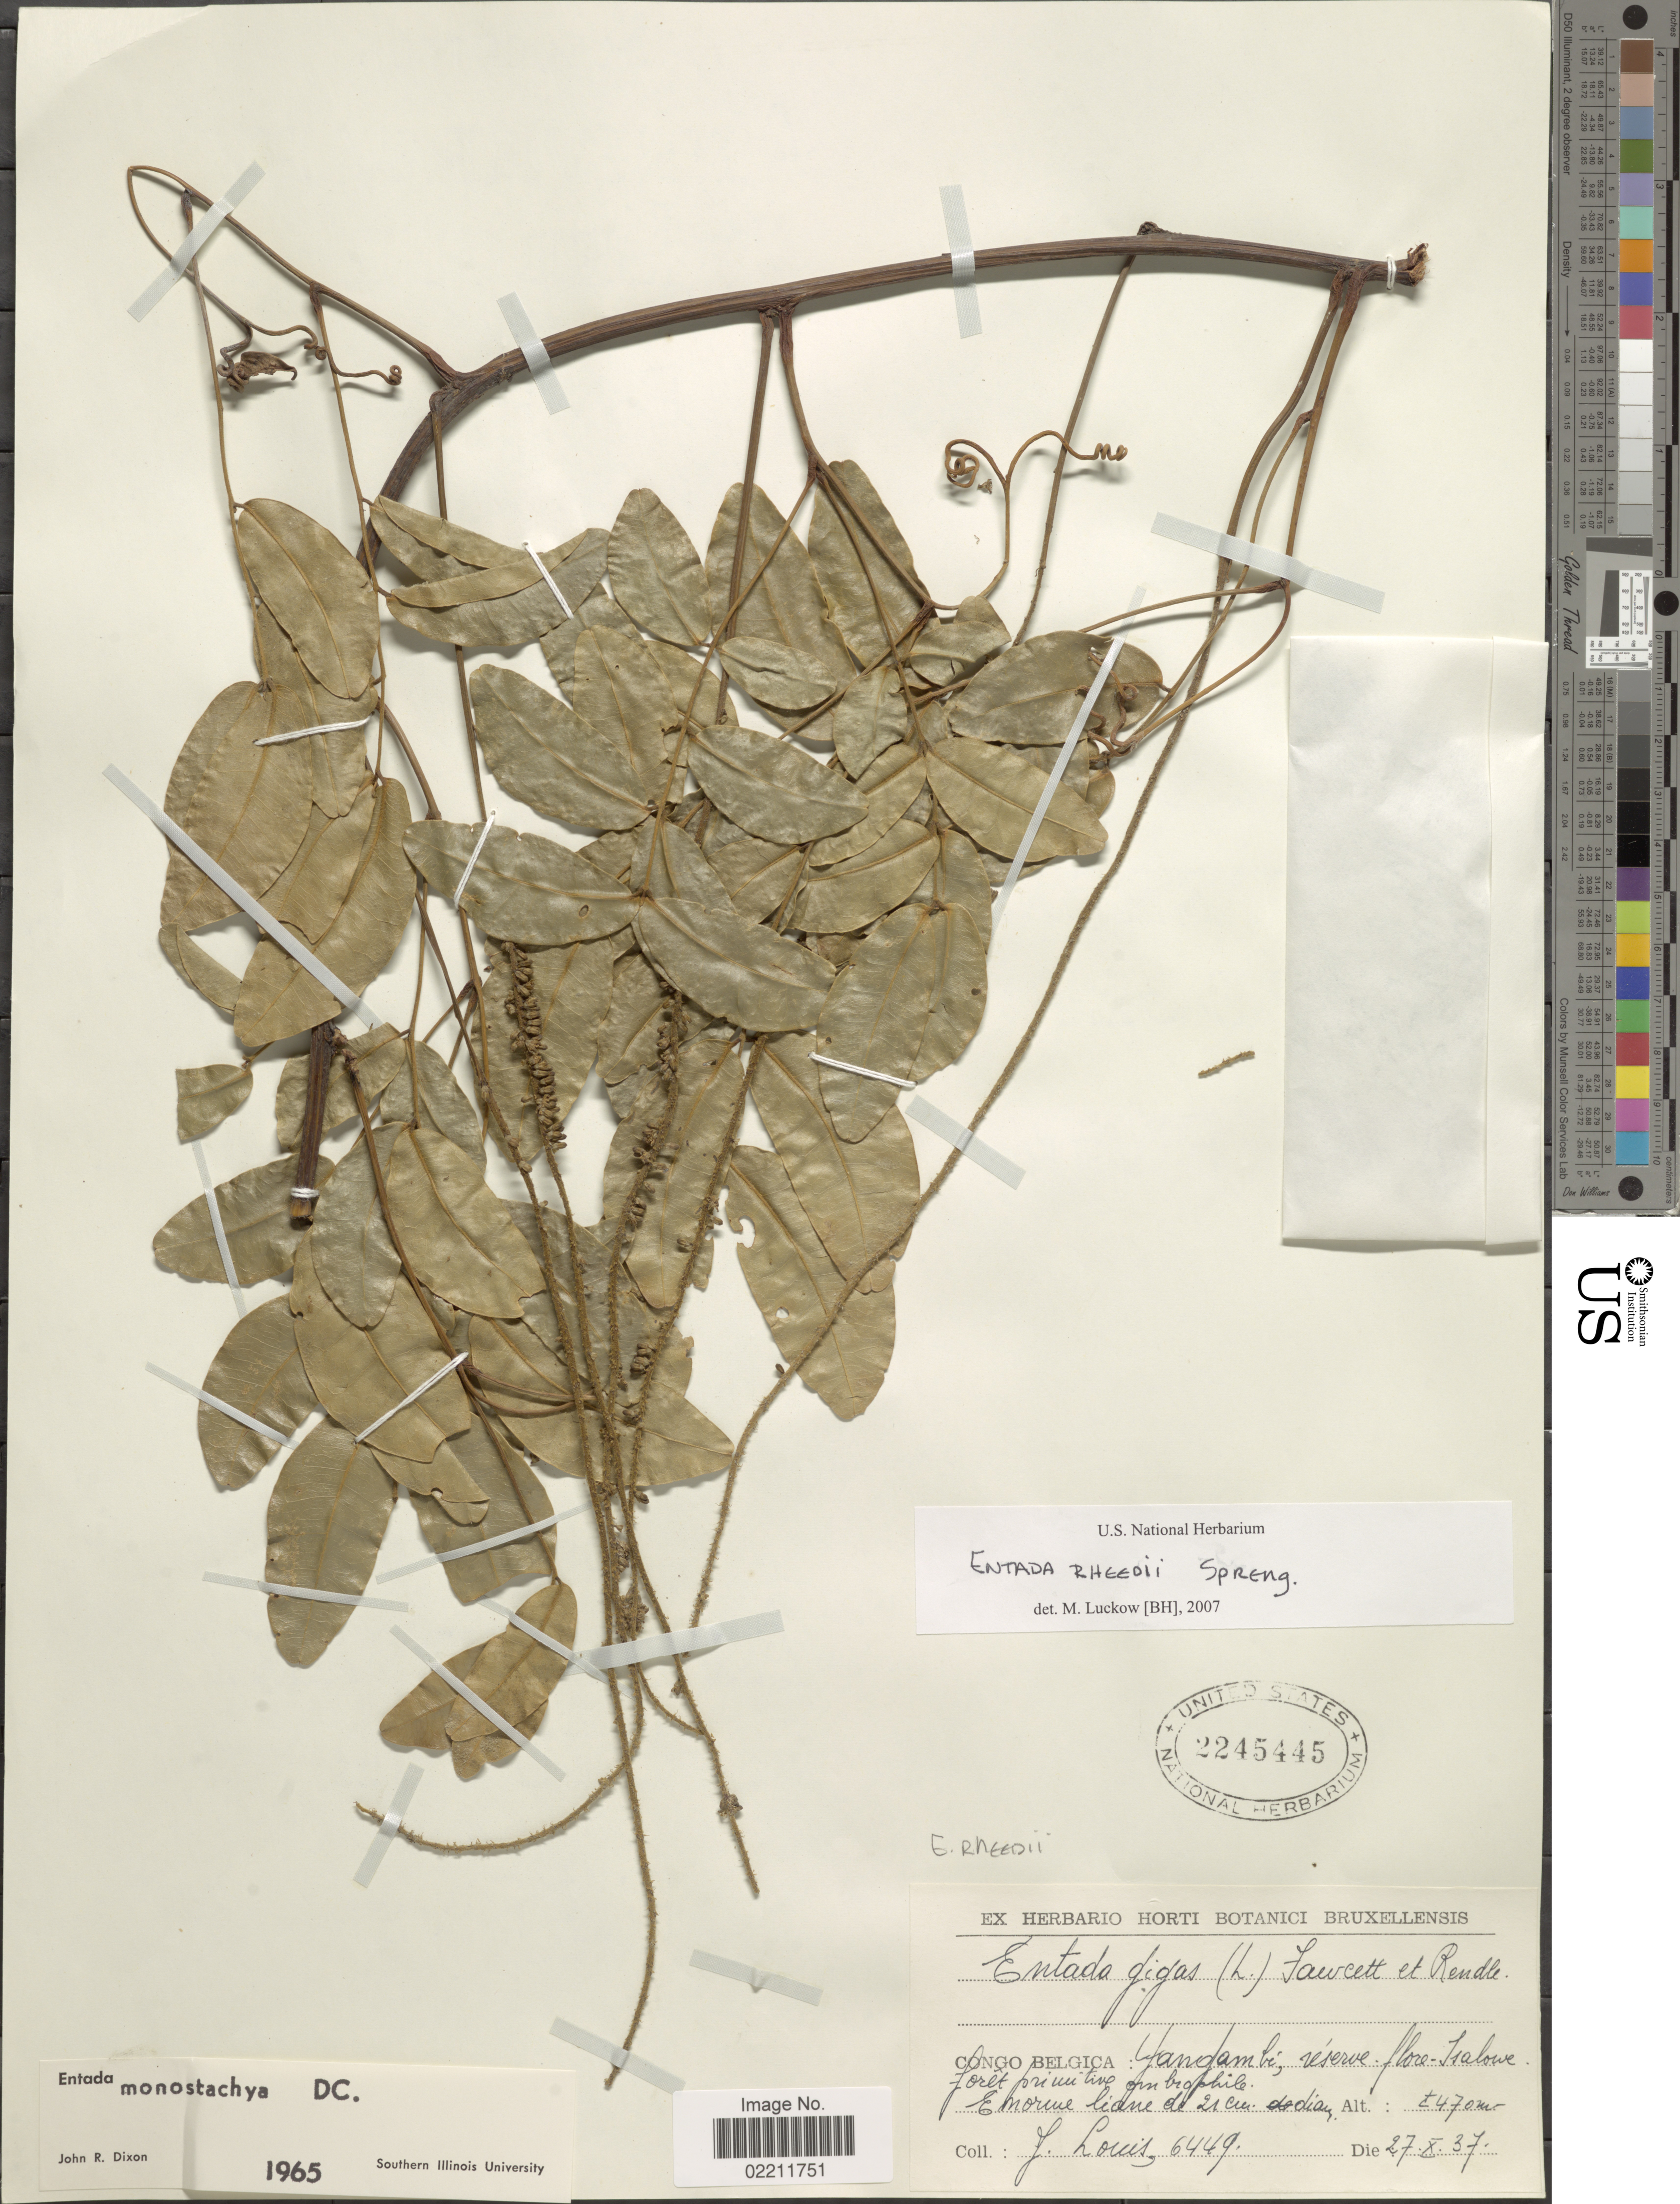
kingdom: Plantae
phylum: Tracheophyta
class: Magnoliopsida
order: Fabales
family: Fabaceae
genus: Entada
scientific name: Entada rheedei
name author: Spreng.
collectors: J. Louis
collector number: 6449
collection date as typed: Transcribed d/m/y: 27/10/37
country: Congo, Democratic Republic of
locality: Congo Belgica: Yangami, reserve flore-Isalowe foret primitive fin biophile.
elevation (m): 470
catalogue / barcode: US 2245445